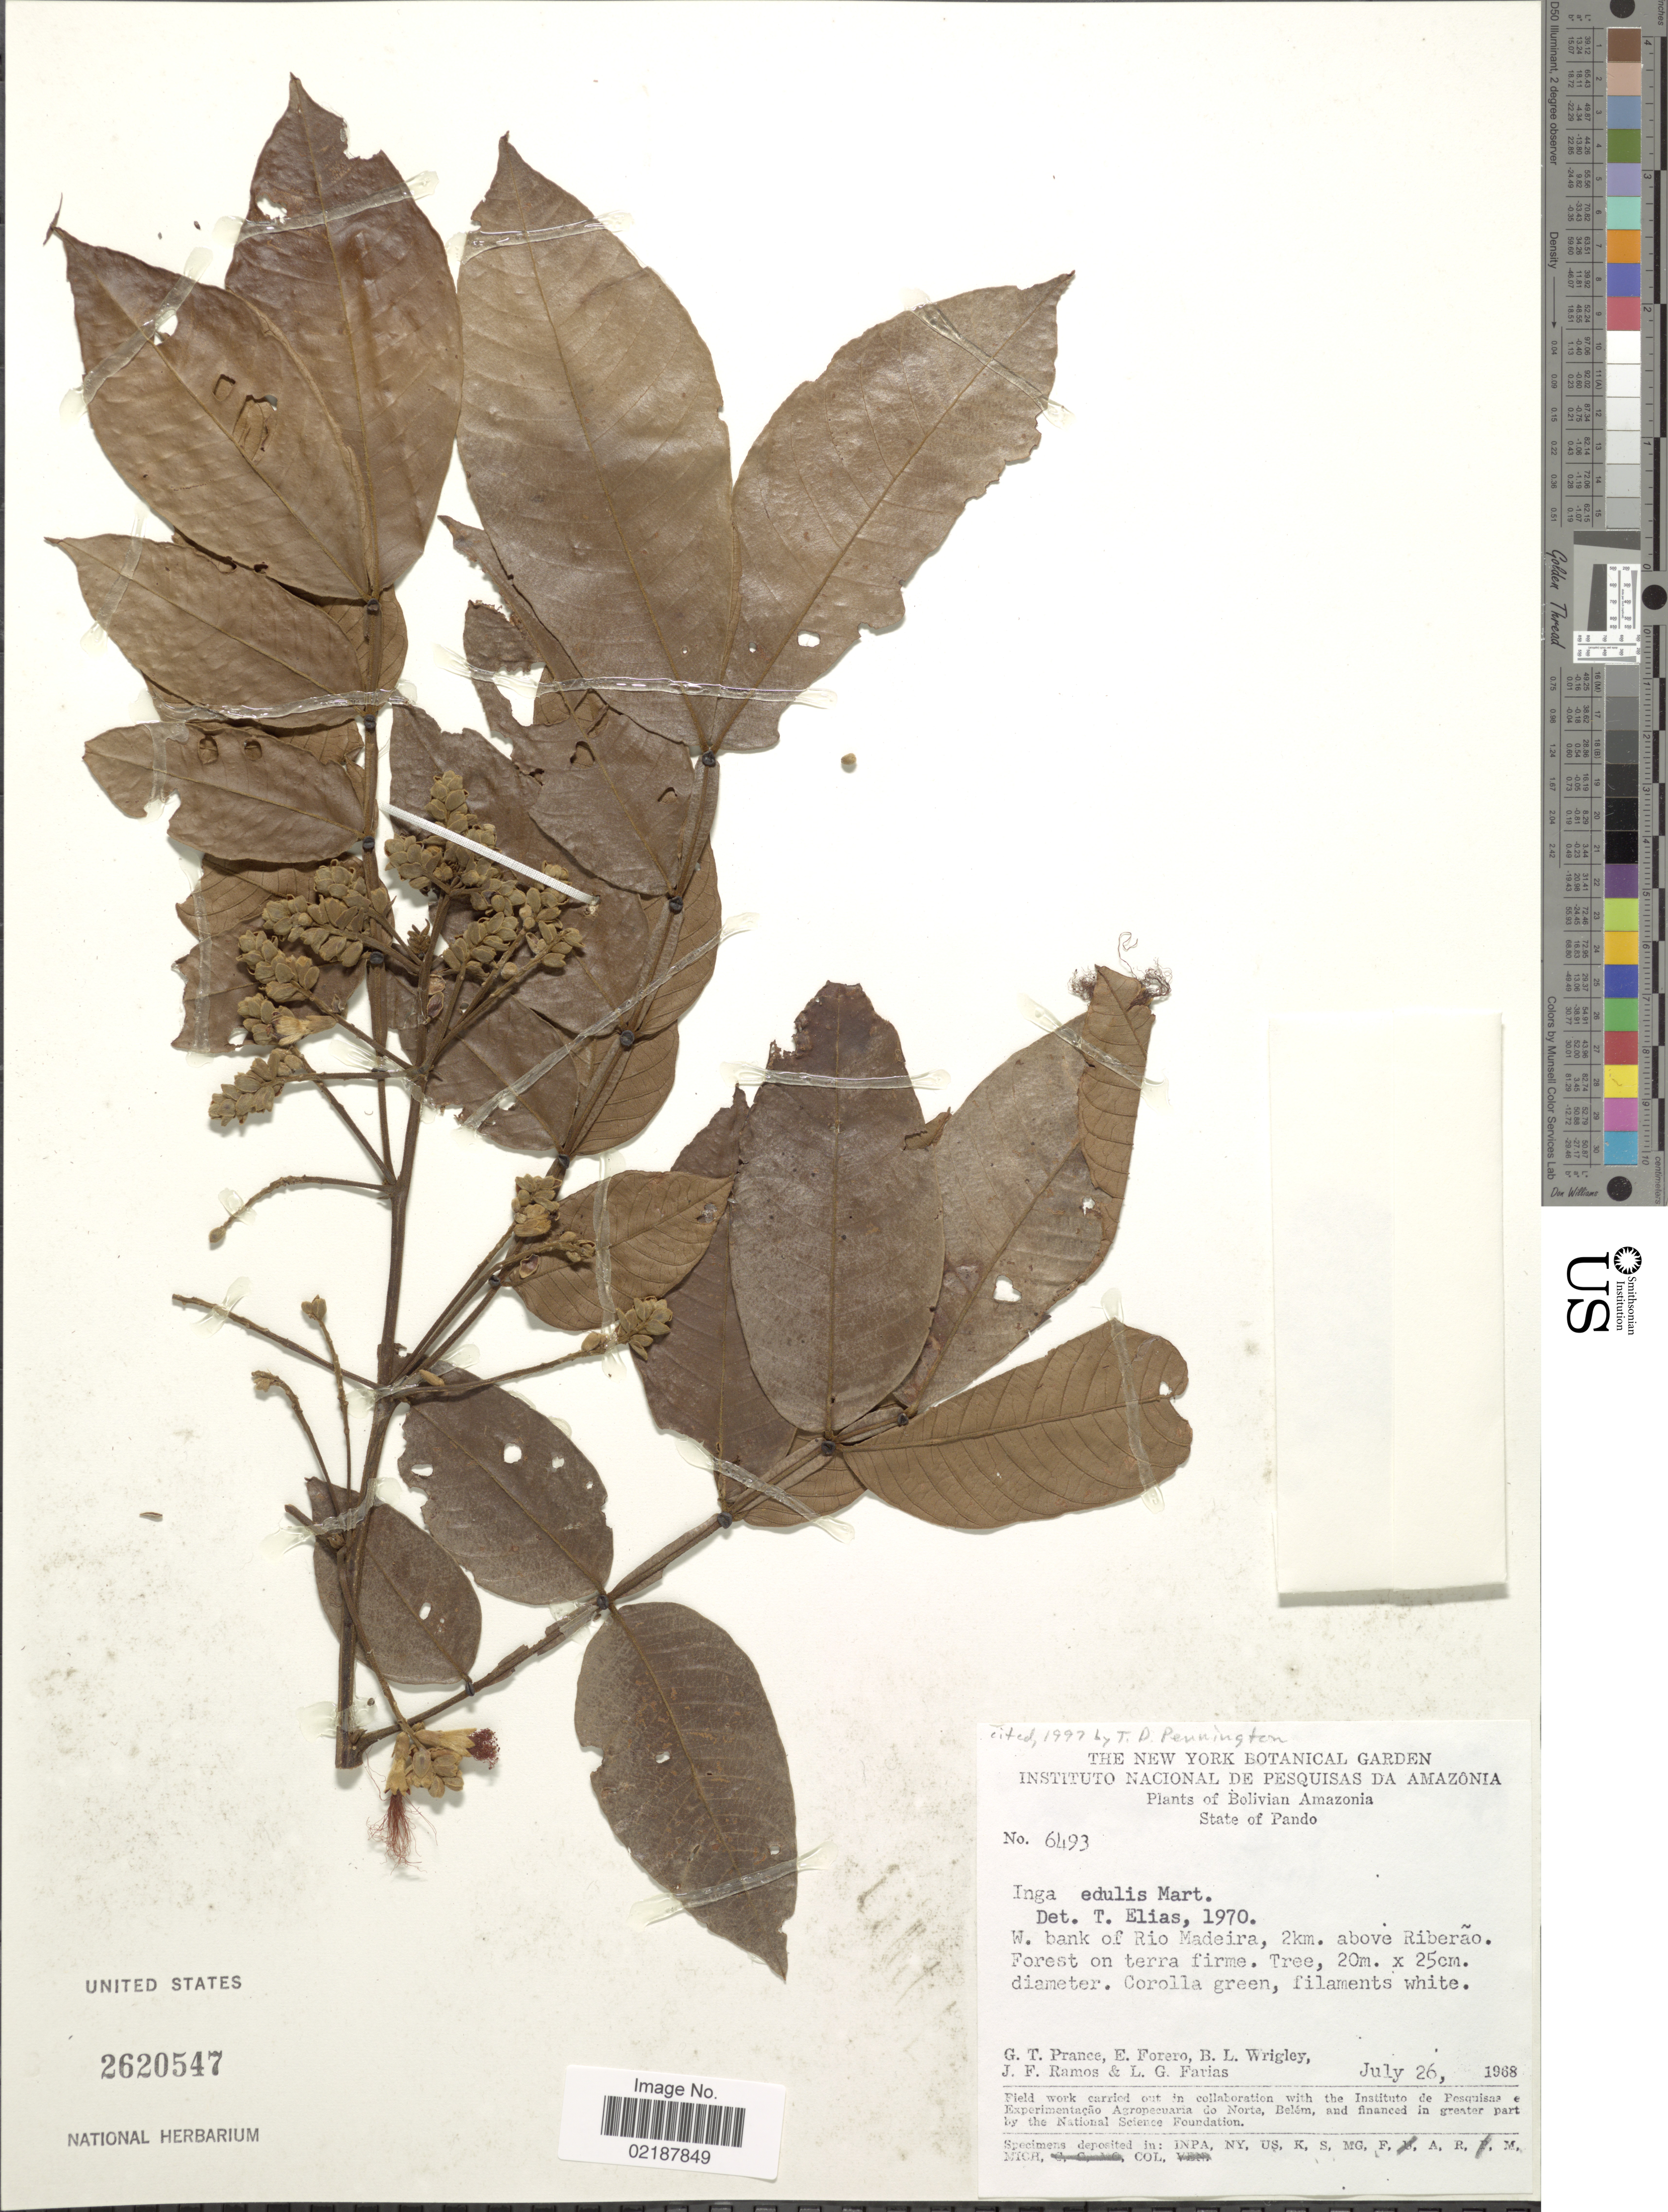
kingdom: Plantae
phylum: Tracheophyta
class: Magnoliopsida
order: Fabales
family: Fabaceae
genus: Inga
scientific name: Inga edulis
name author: Mart.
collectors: G. T. Prance, E. Forero, B. L. Wrigley, J. F. Ramos & L. G. Farias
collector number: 6493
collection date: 1968-07-26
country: Bolivia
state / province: Pando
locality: W. bank of Rio Madeira, 2 km. Above Riberão, Forest on terra firme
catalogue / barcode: US 2620547